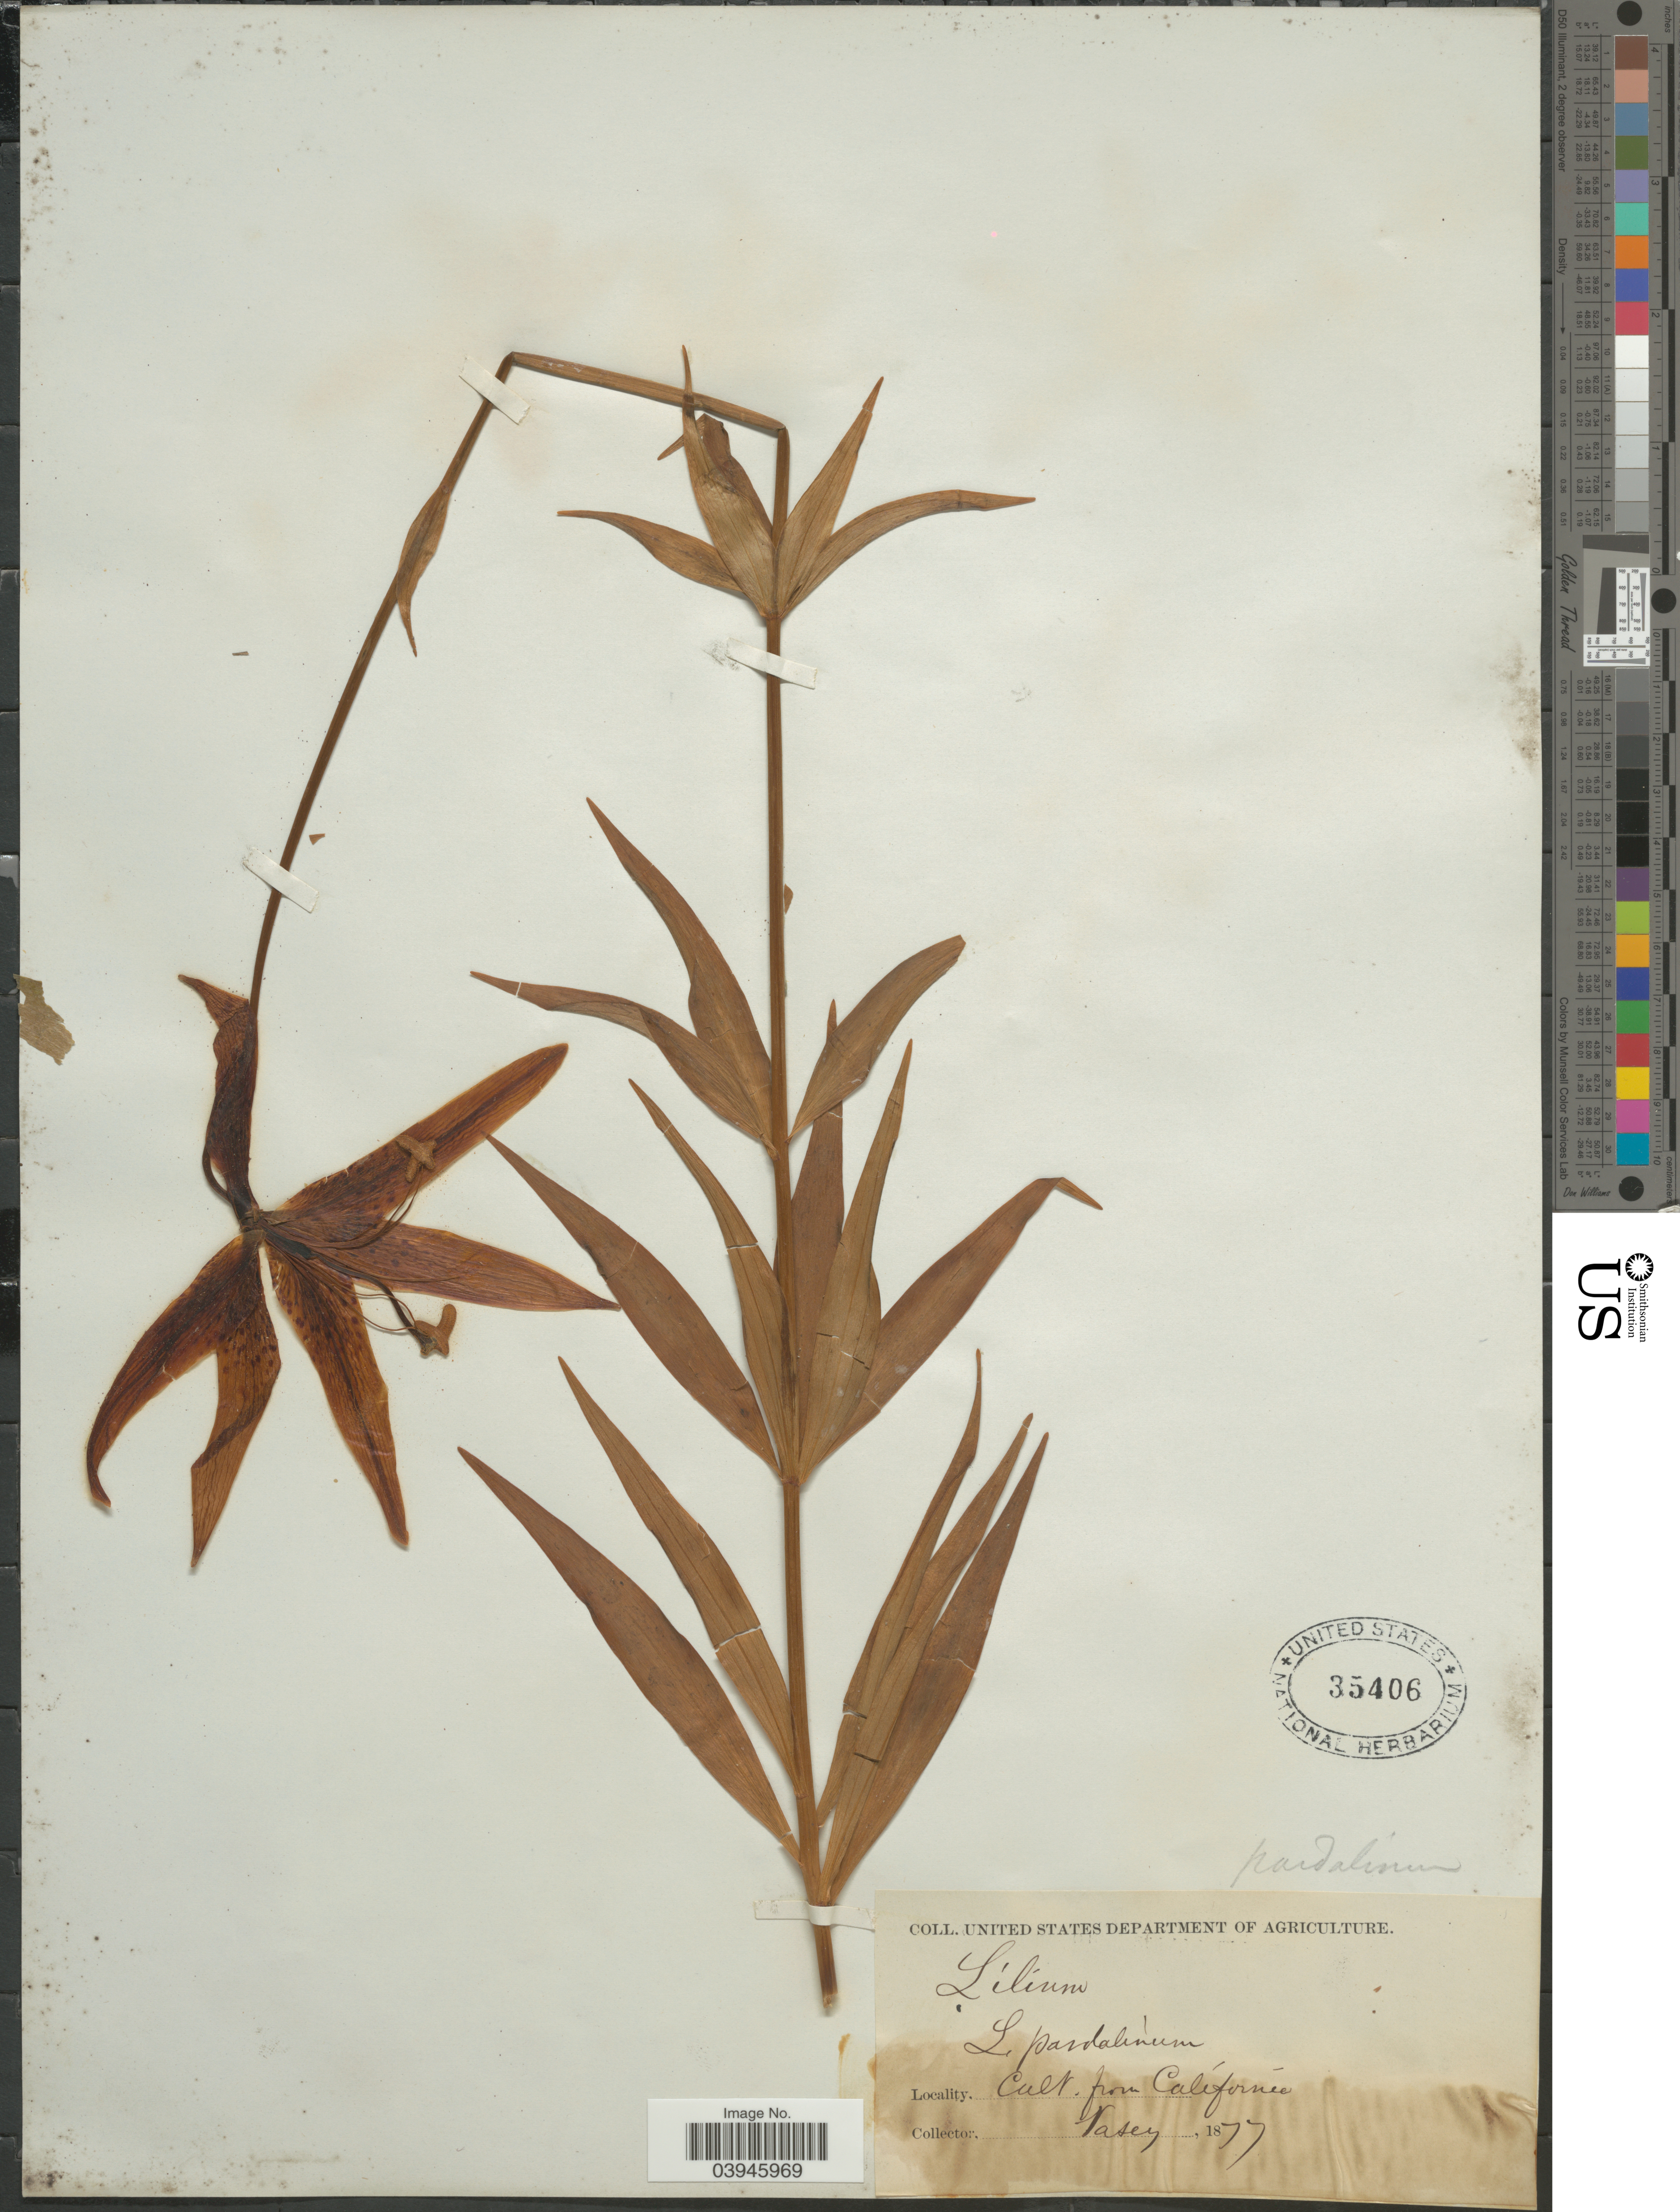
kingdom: Plantae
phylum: Tracheophyta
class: Liliopsida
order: Liliales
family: Liliaceae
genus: Lilium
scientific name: Lilium pardalinum subsp. pardalinum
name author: Kellogg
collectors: Vasey, --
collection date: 1877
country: United States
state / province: California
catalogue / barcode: US 35406